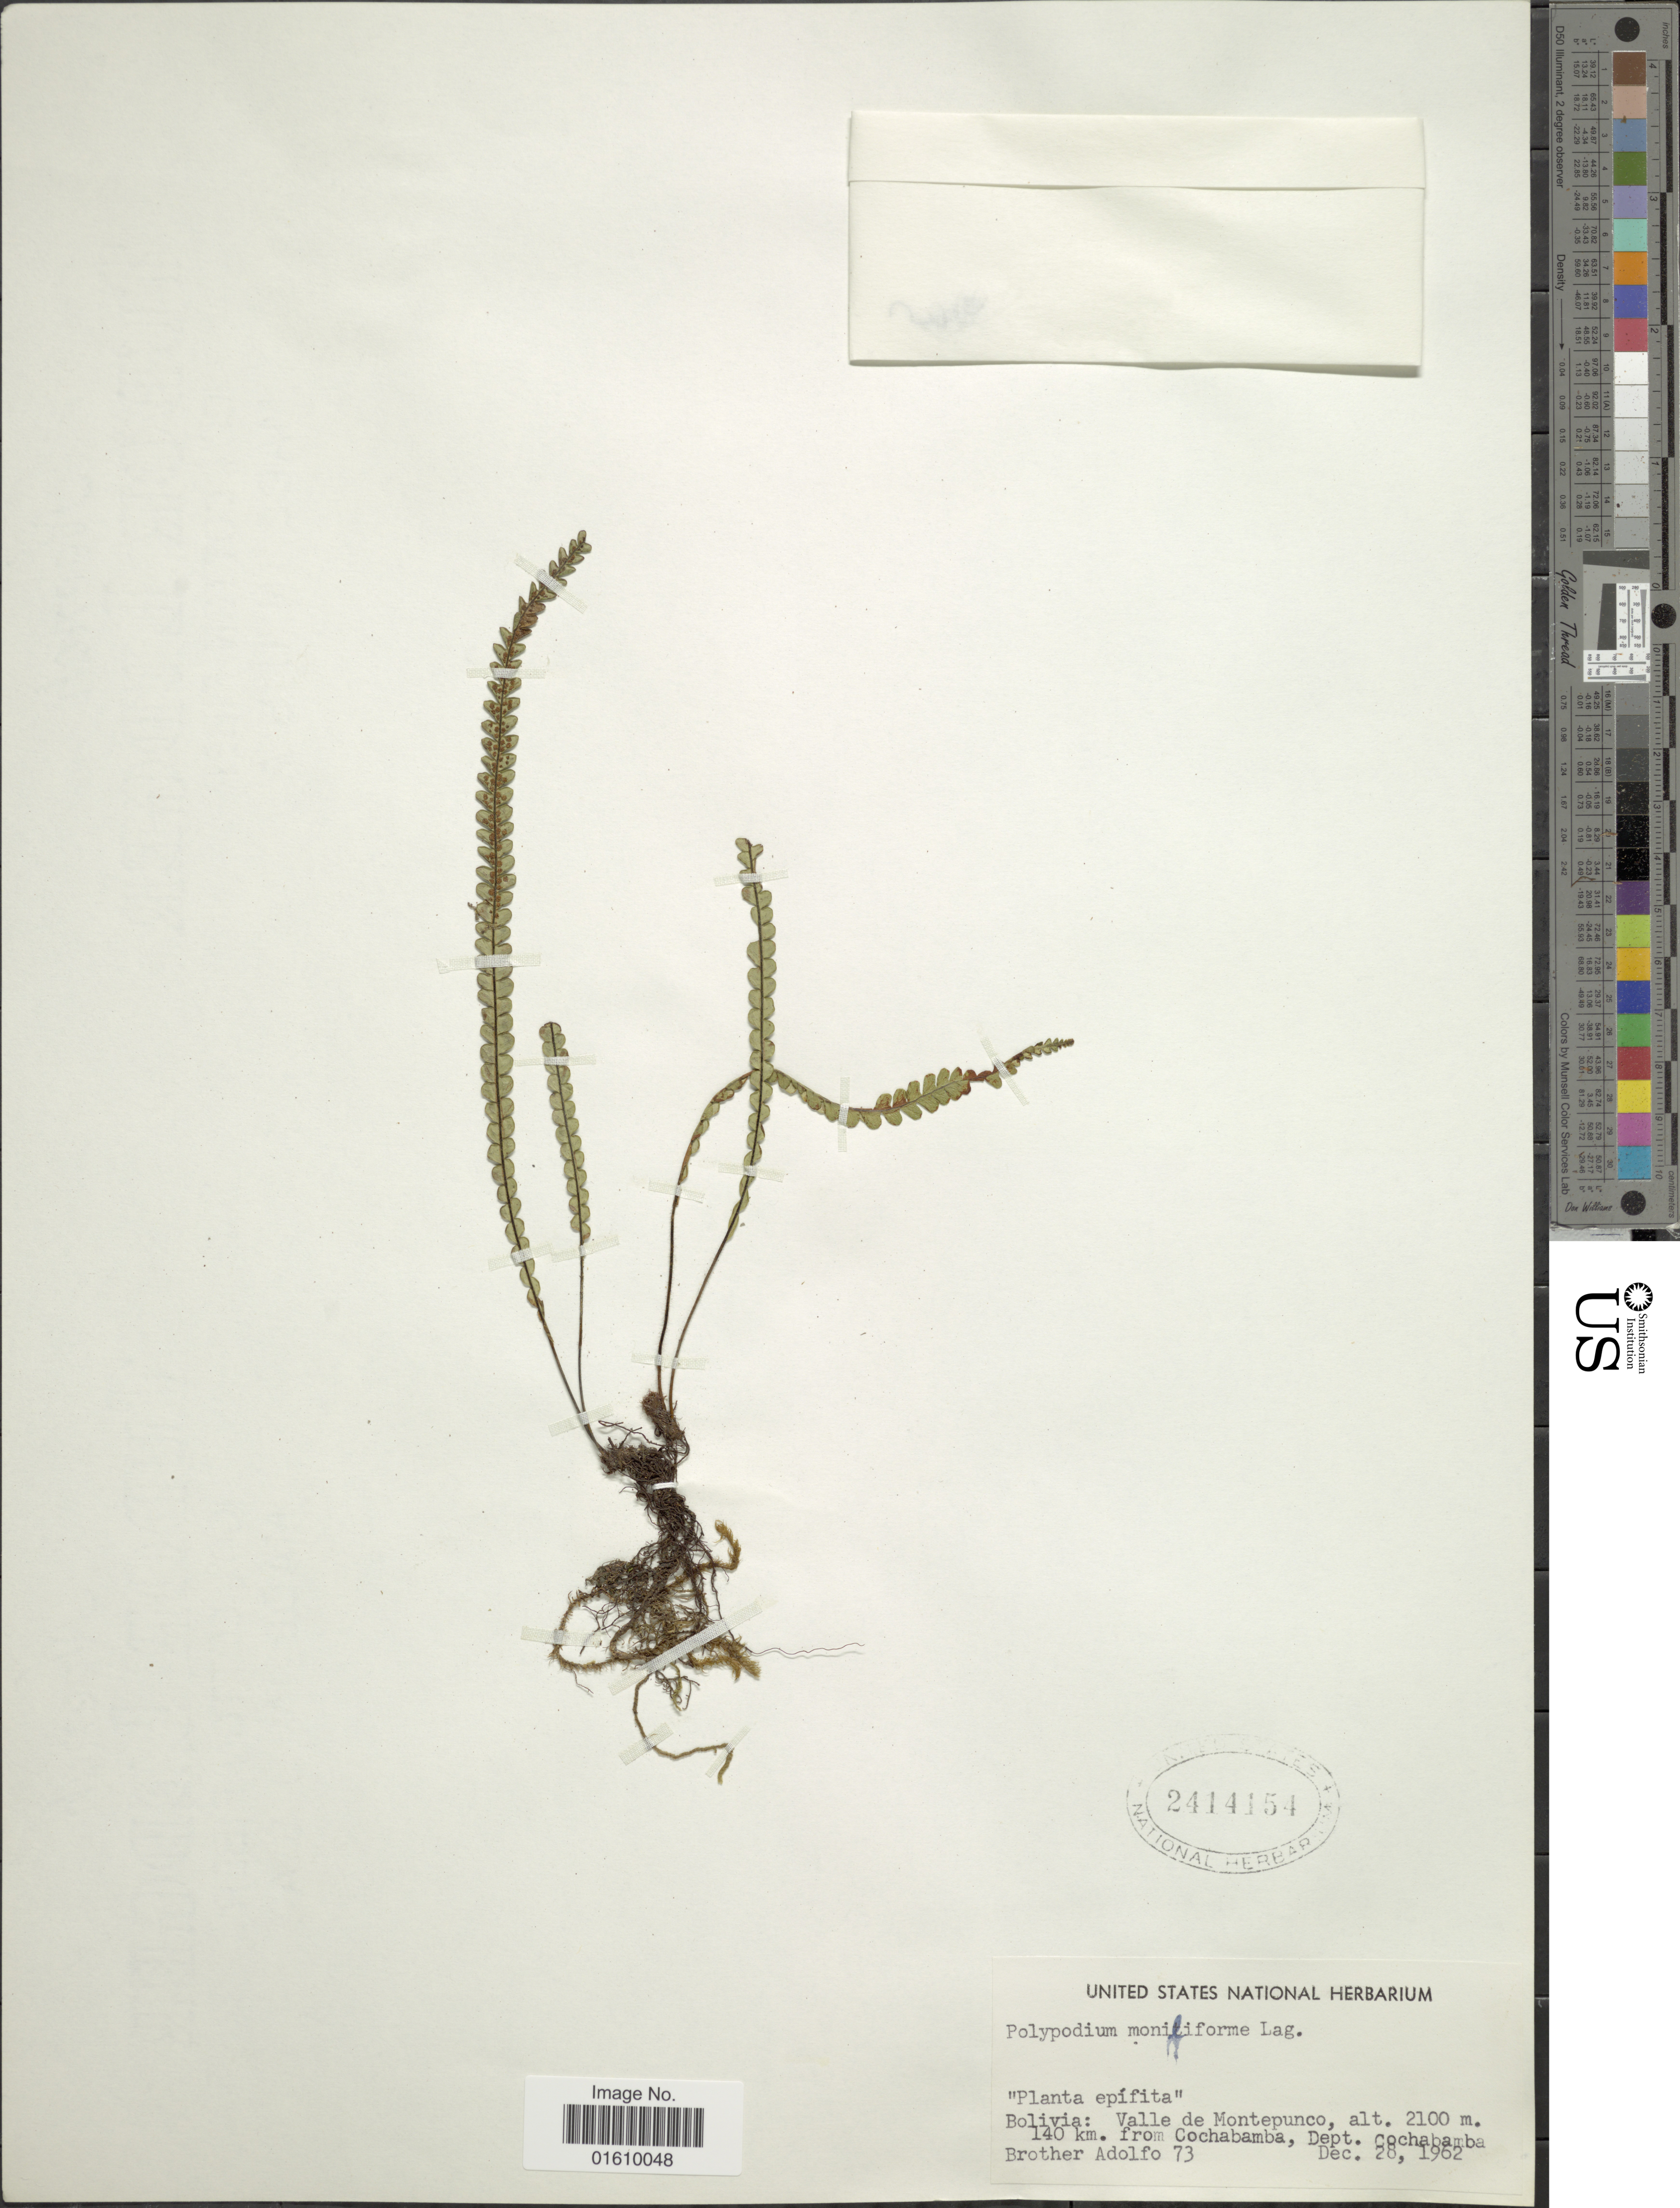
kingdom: Plantae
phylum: Tracheophyta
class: Polypodiopsida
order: Polypodiales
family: Polypodiaceae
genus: Melpomene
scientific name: Melpomene moniliformis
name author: (Lag. ex Sw.) A.R. Sm. & R.C. Moran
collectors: Bro. Adolfo M.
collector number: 73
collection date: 1862-12-28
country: Bolivia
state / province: Cochabamba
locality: Valle de Montepunco, 140 km from Cochabamba, Dept Cochabamba.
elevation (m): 2100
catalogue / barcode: US 2414154